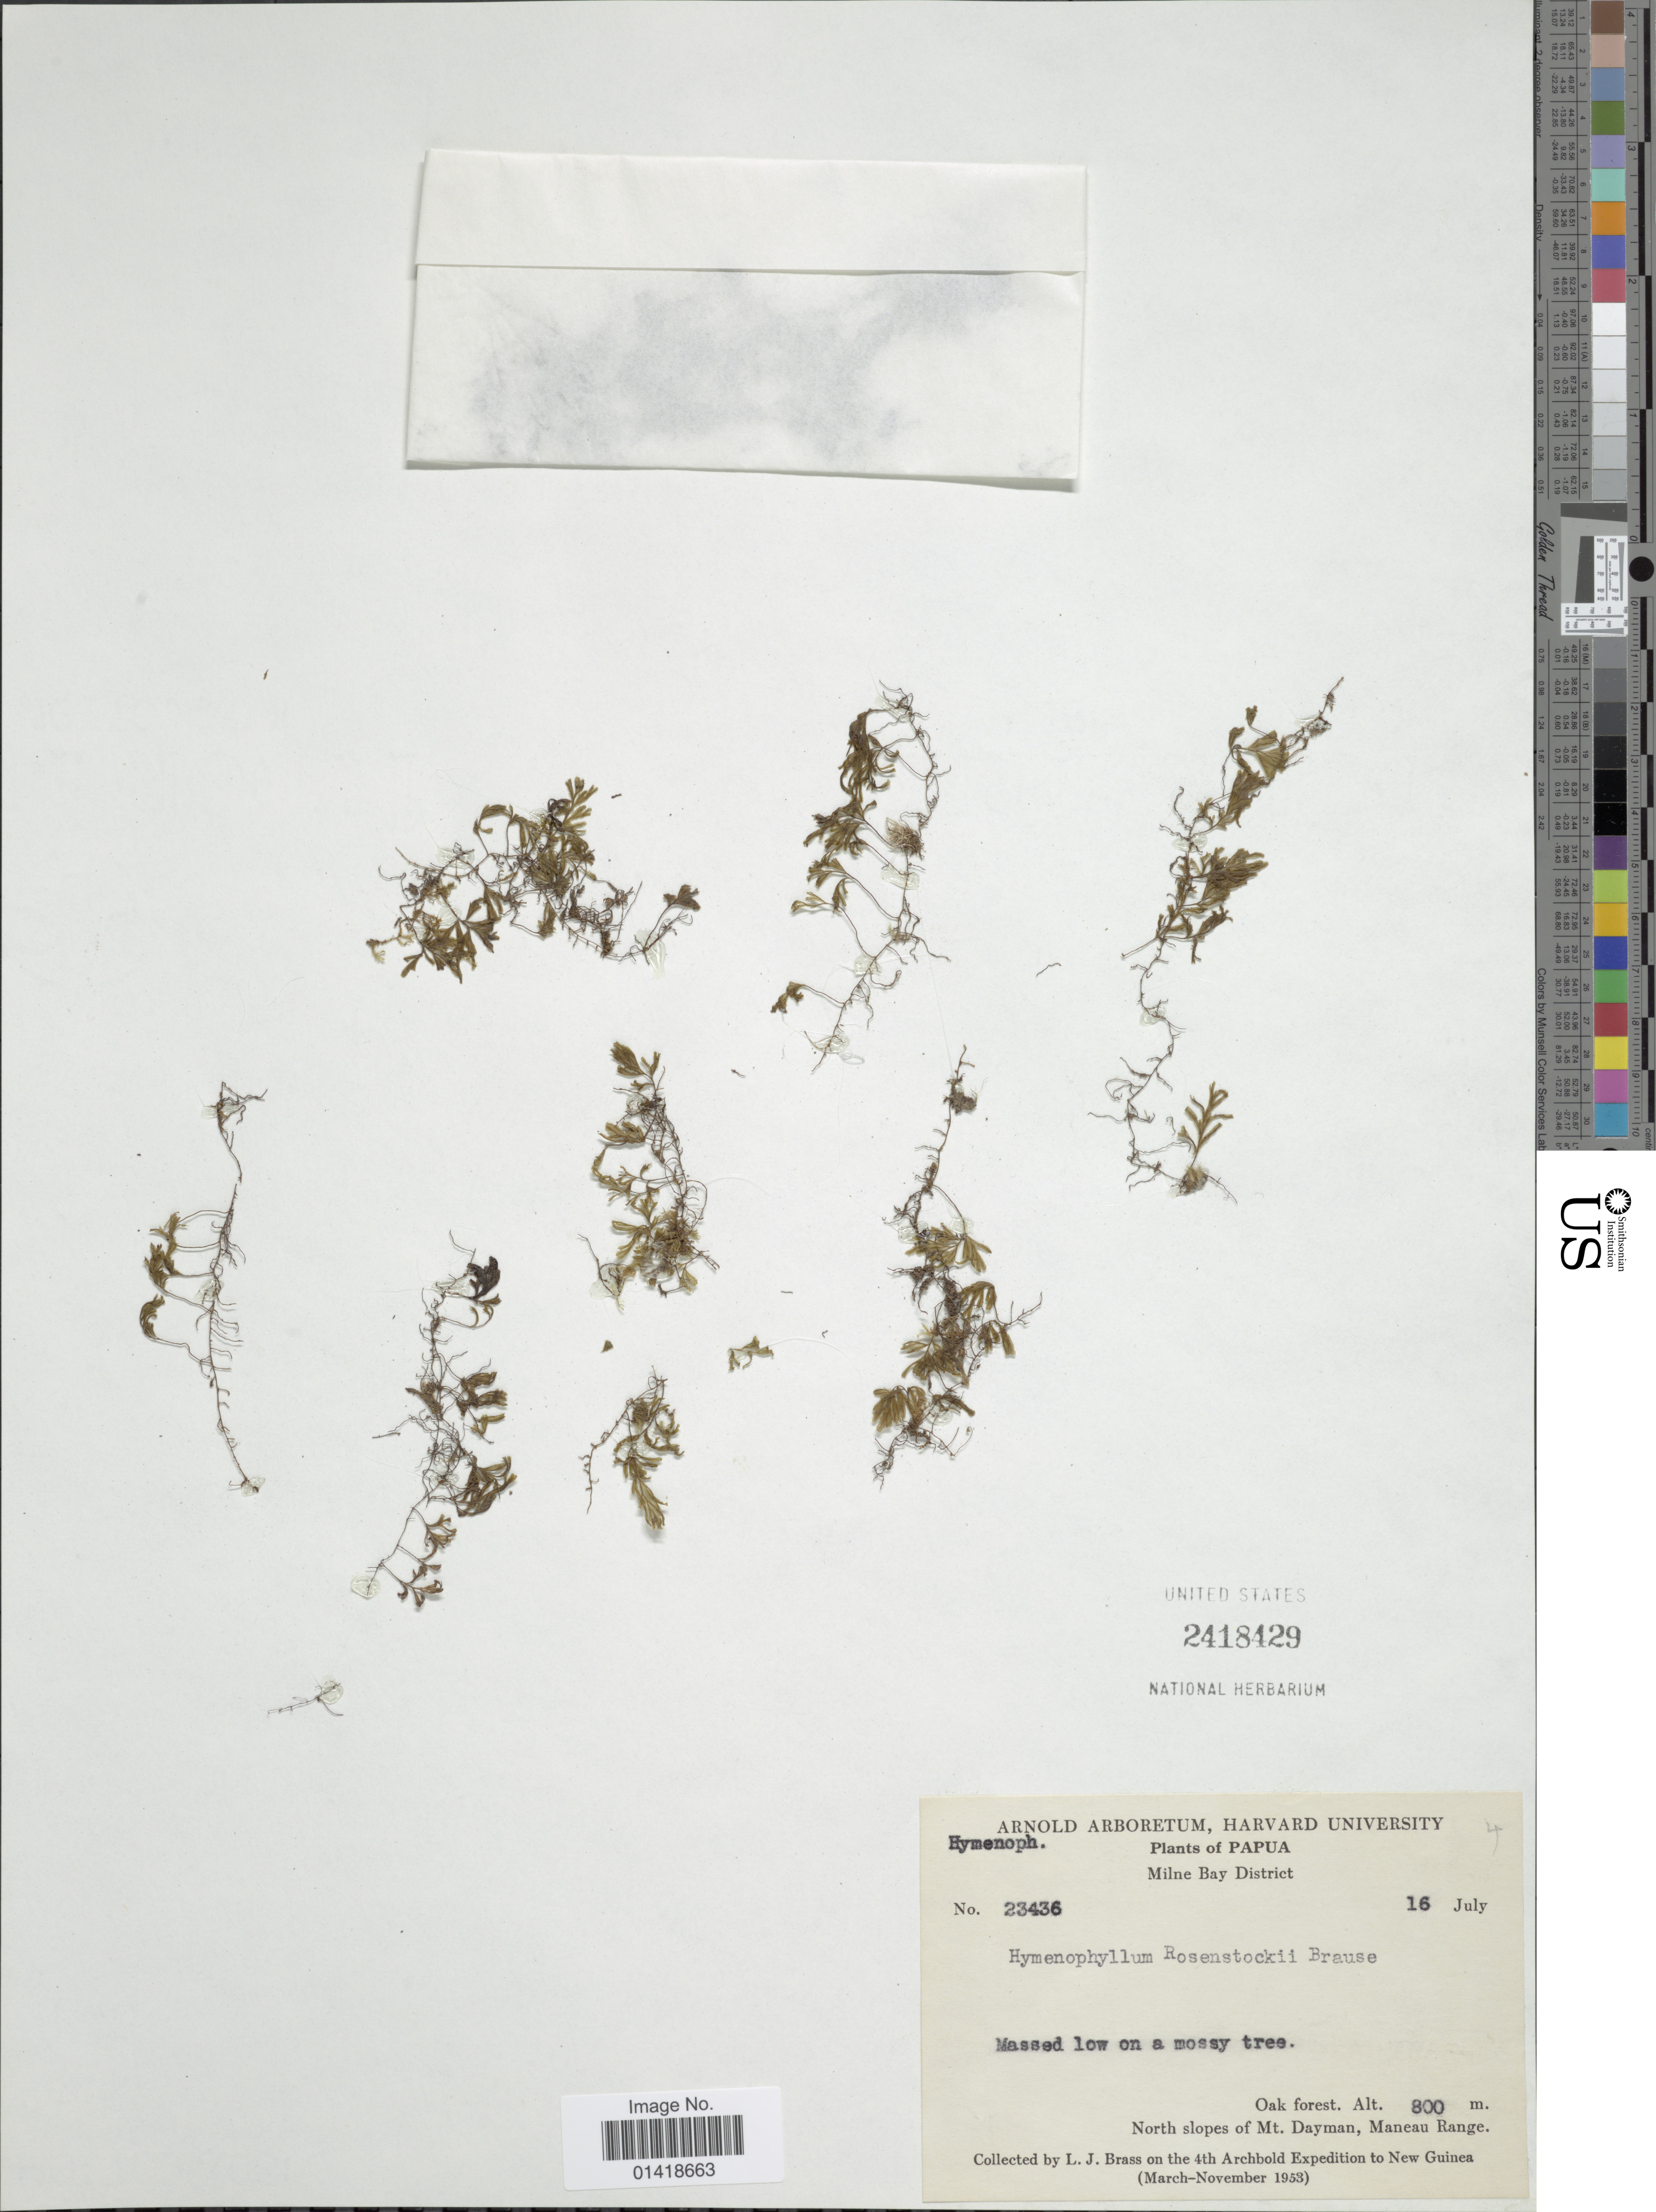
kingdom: Plantae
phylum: Tracheophyta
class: Polypodiopsida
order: Hymenophyllales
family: Hymenophyllaceae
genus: Hymenophyllum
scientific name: Hymenophyllum rosenstockii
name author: Brause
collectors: L. J. Brass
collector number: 23436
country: Papua New Guinea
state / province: Milne Bay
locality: Milne Bay District. Oak Forest. North slopes of Mt. Dayman, Maneau Range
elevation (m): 800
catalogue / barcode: US 2418429